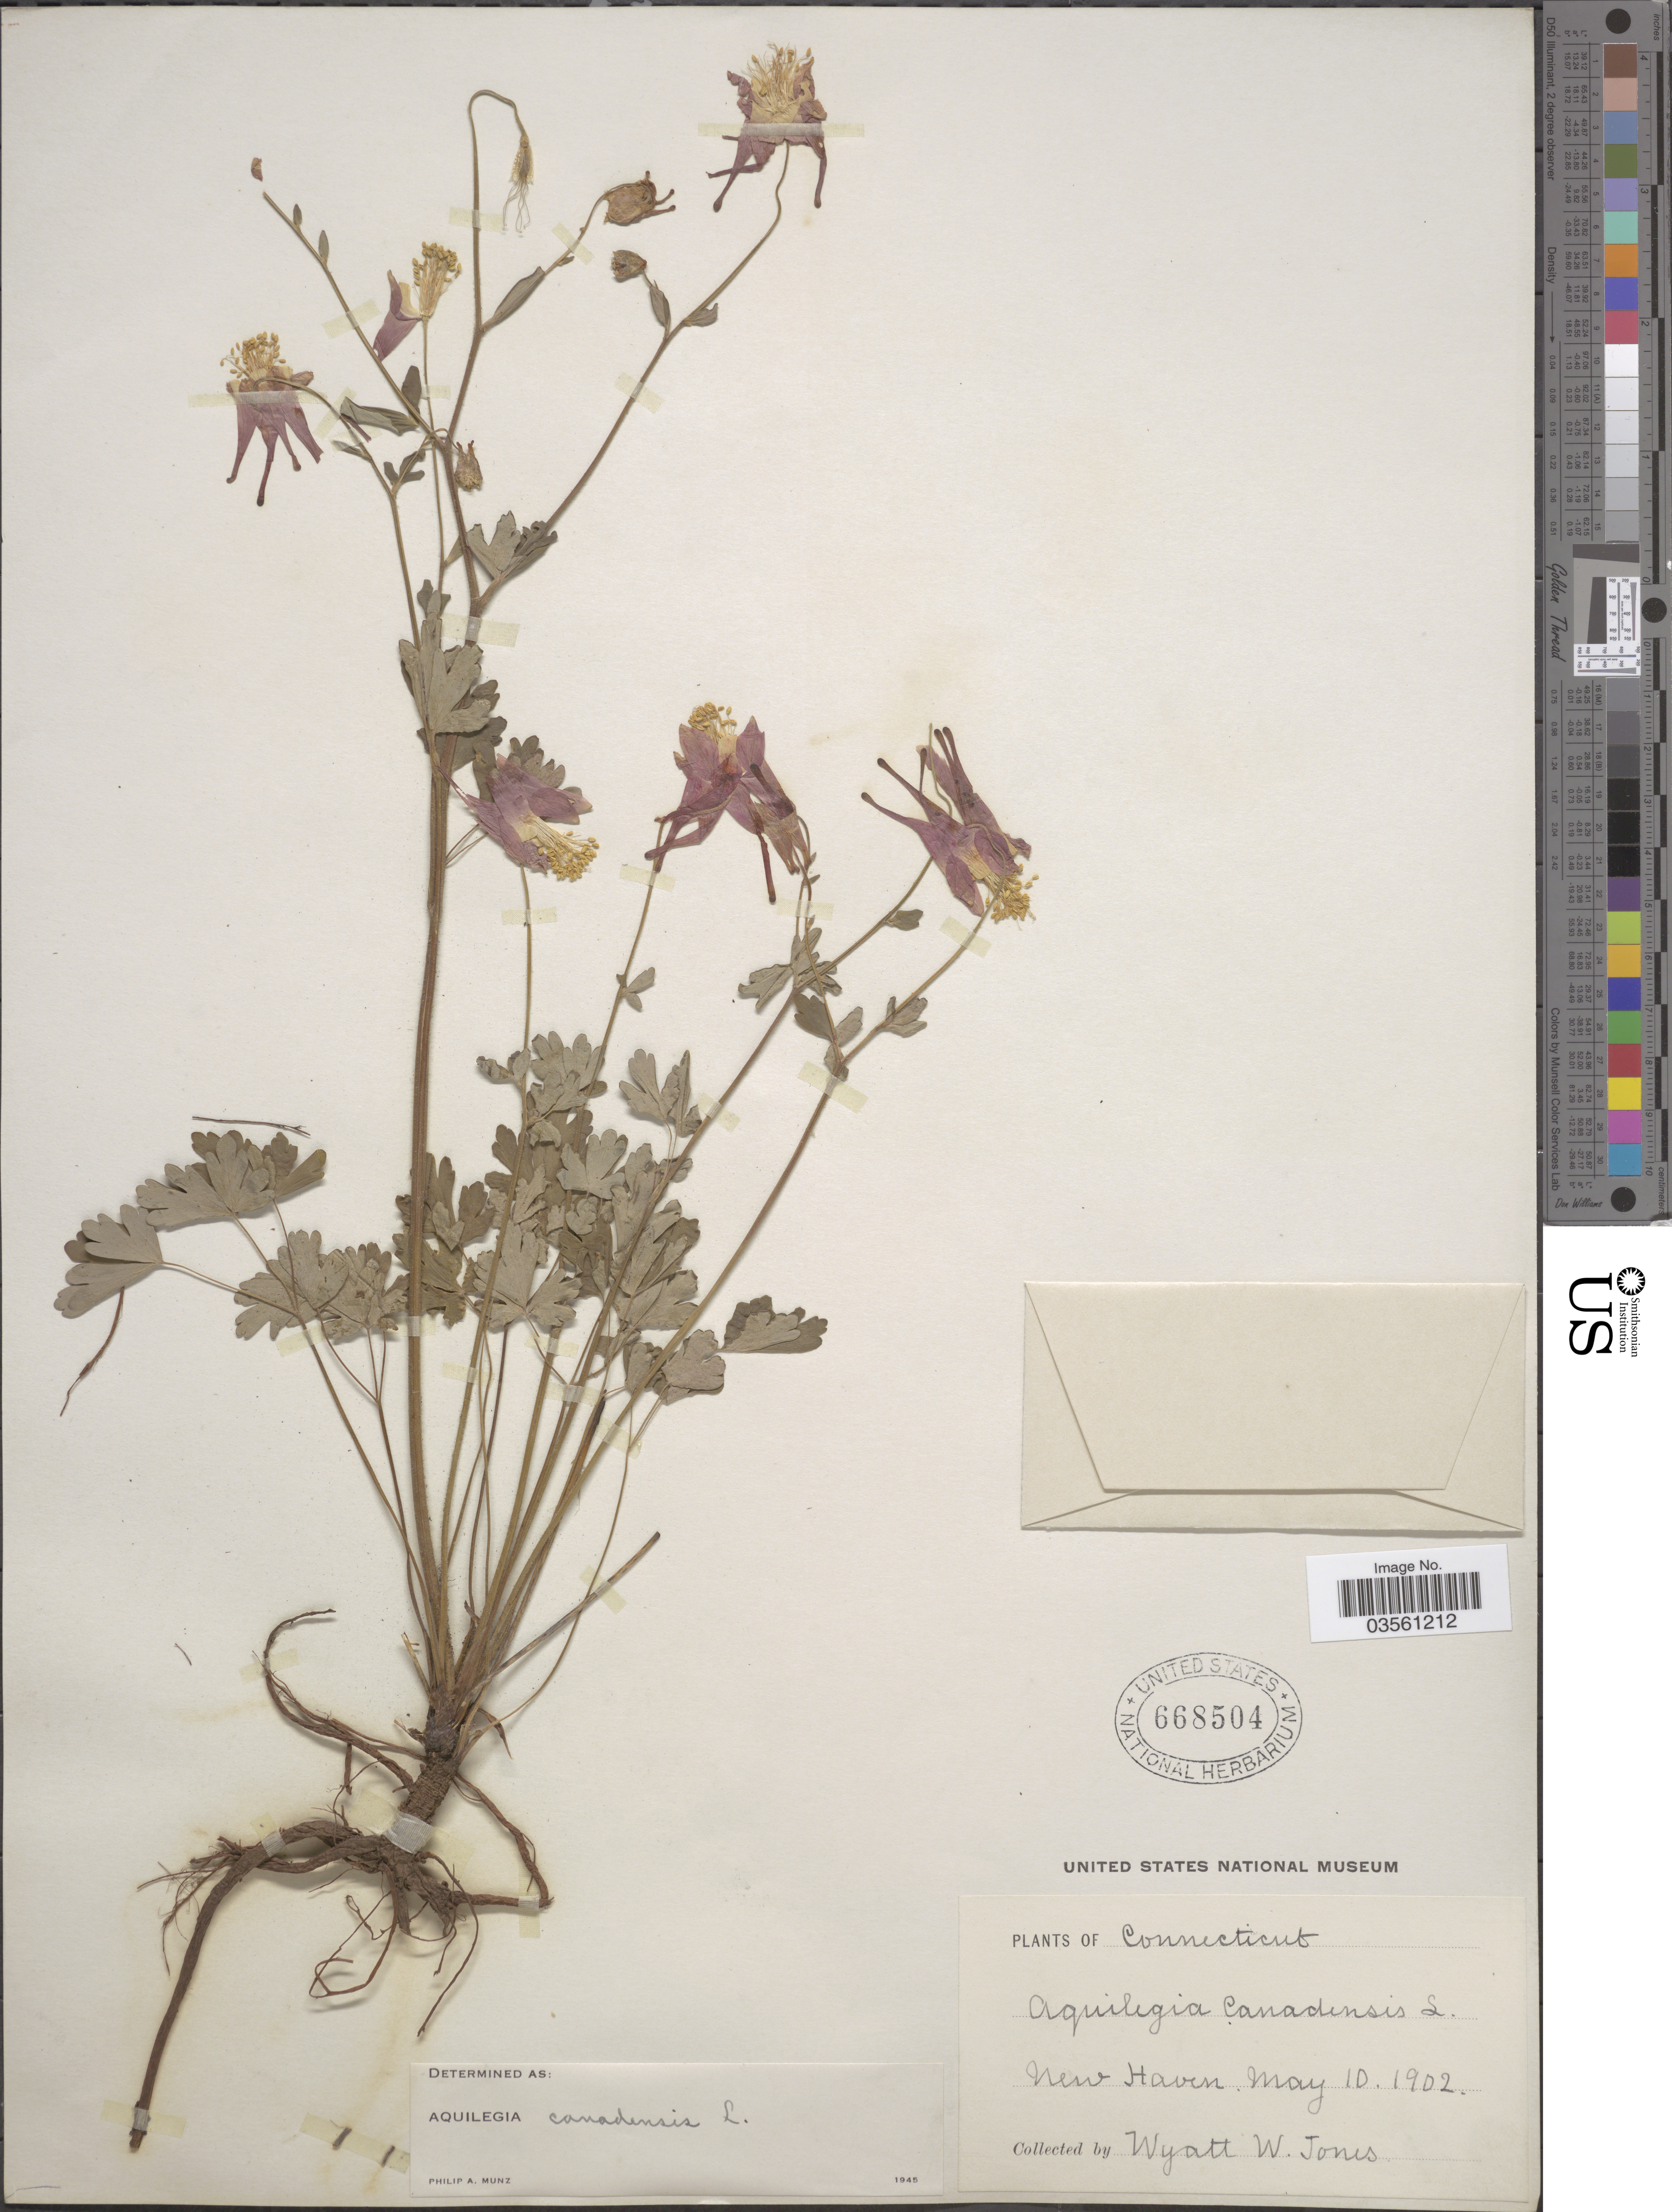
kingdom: Plantae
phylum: Tracheophyta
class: Magnoliopsida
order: Ranunculales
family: Ranunculaceae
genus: Aquilegia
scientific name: Aquilegia canadensis var. latiuscula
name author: (Greene) Munz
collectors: W. W. Jones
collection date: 1902-05-10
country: United States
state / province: Connecticut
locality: New Haven.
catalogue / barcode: US 668504